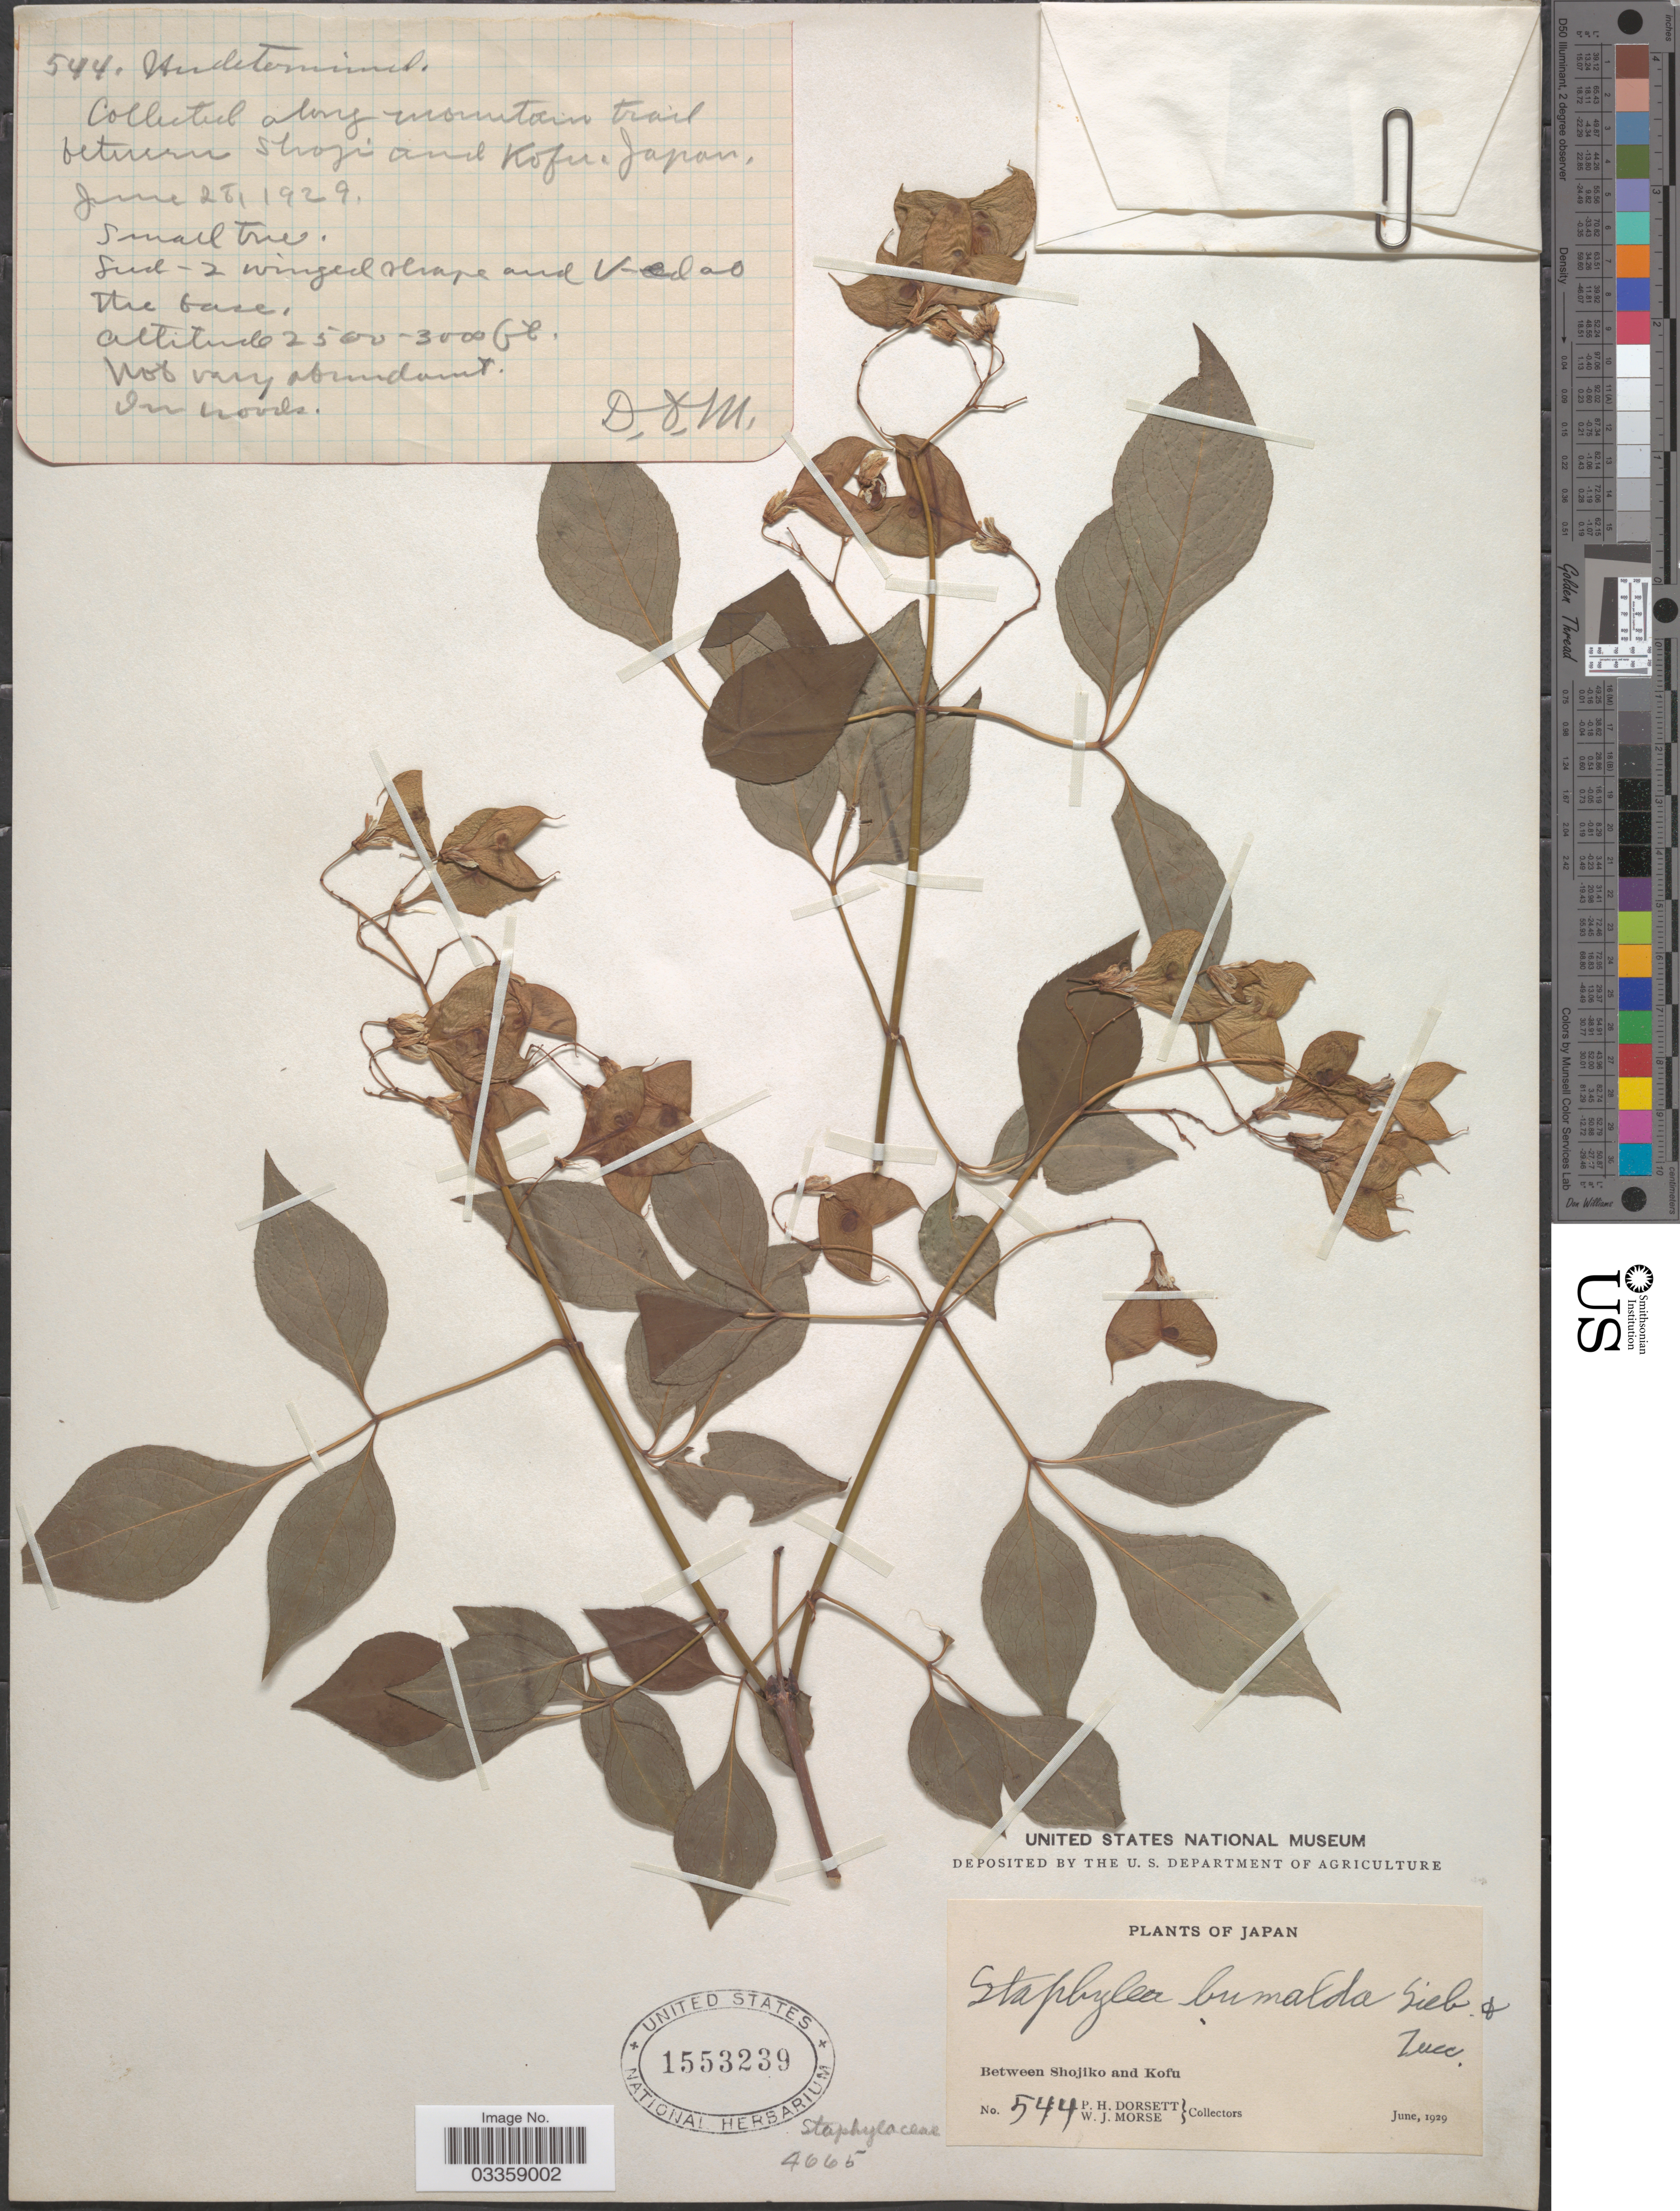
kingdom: Plantae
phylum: Tracheophyta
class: Magnoliopsida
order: Crossosomatales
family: Staphyleaceae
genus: Staphylea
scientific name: Staphylea bumalda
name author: DC.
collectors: P. H. Dorsett & W. J. Morse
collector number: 544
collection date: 1929-06-28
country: Japan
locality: Along mountain trail between Shojiko and Kofu.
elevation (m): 762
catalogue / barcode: US 1553239